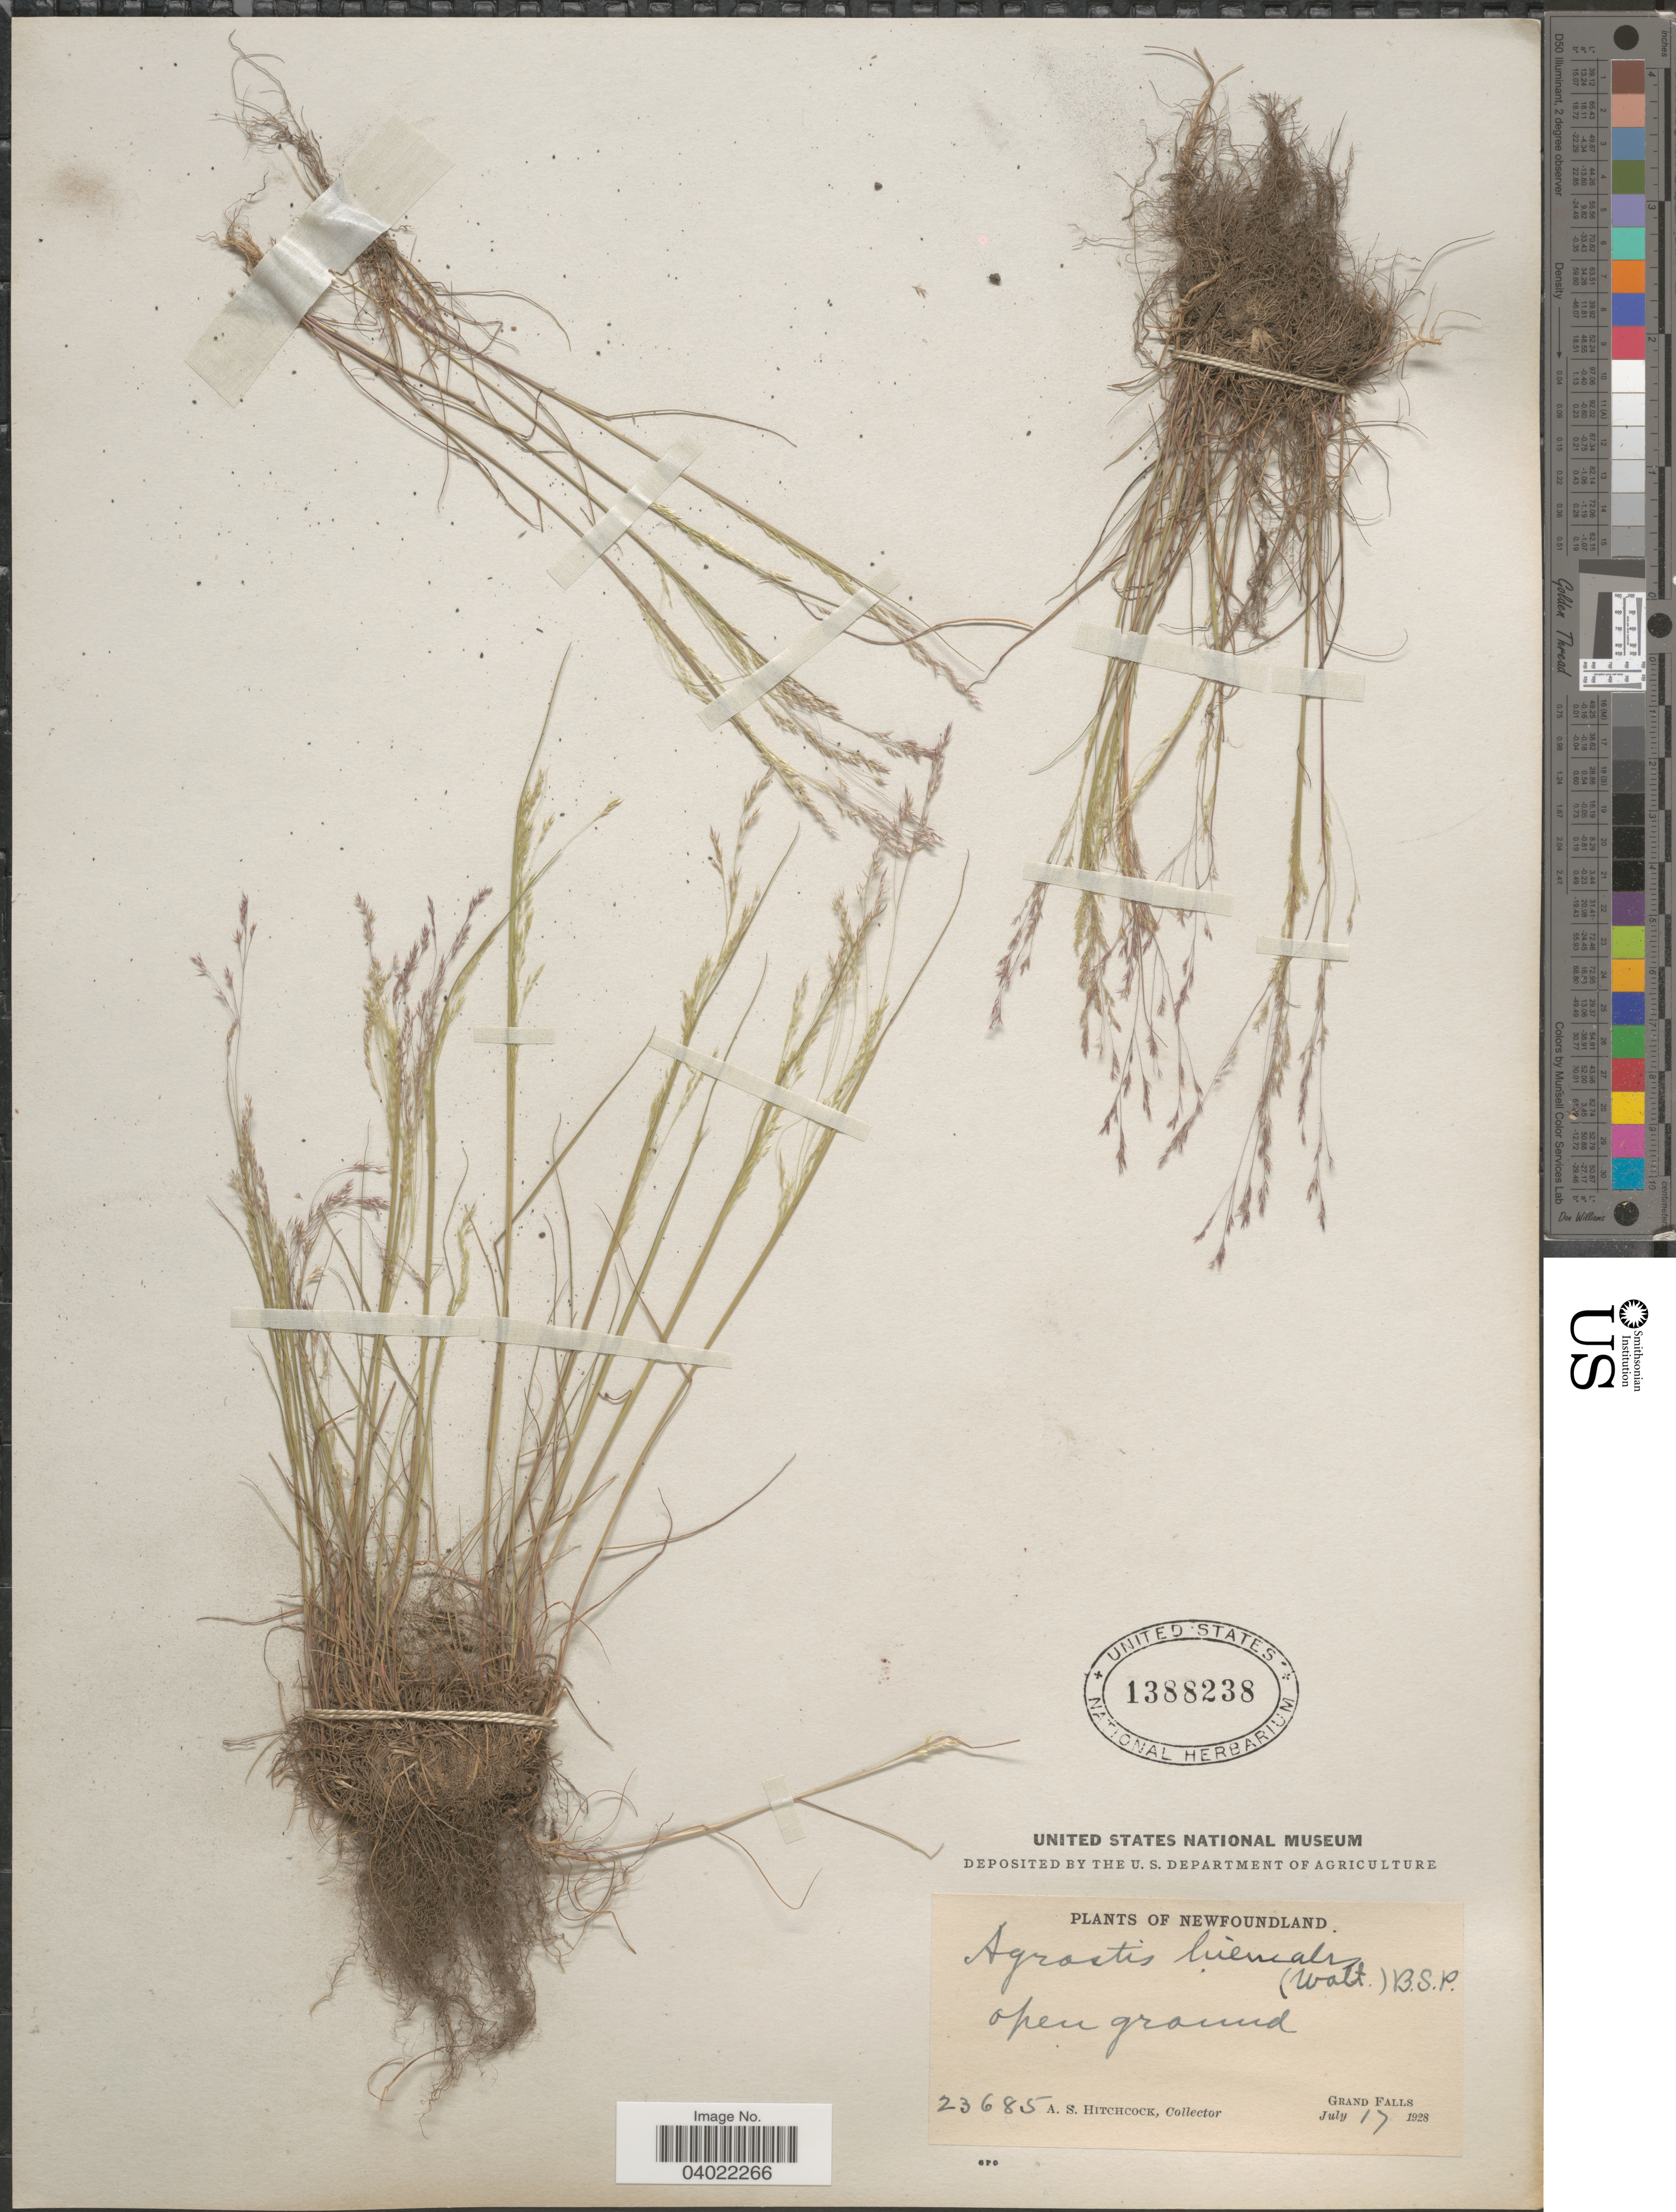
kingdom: Plantae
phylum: Tracheophyta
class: Liliopsida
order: Poales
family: Poaceae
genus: Agrostis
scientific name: Agrostis scabra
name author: Willd.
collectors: A. S. Hitchcock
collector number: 23685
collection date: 1928-07-17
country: Canada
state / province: Newfoundland and Labrador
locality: Grand Falls.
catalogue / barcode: US 1388238